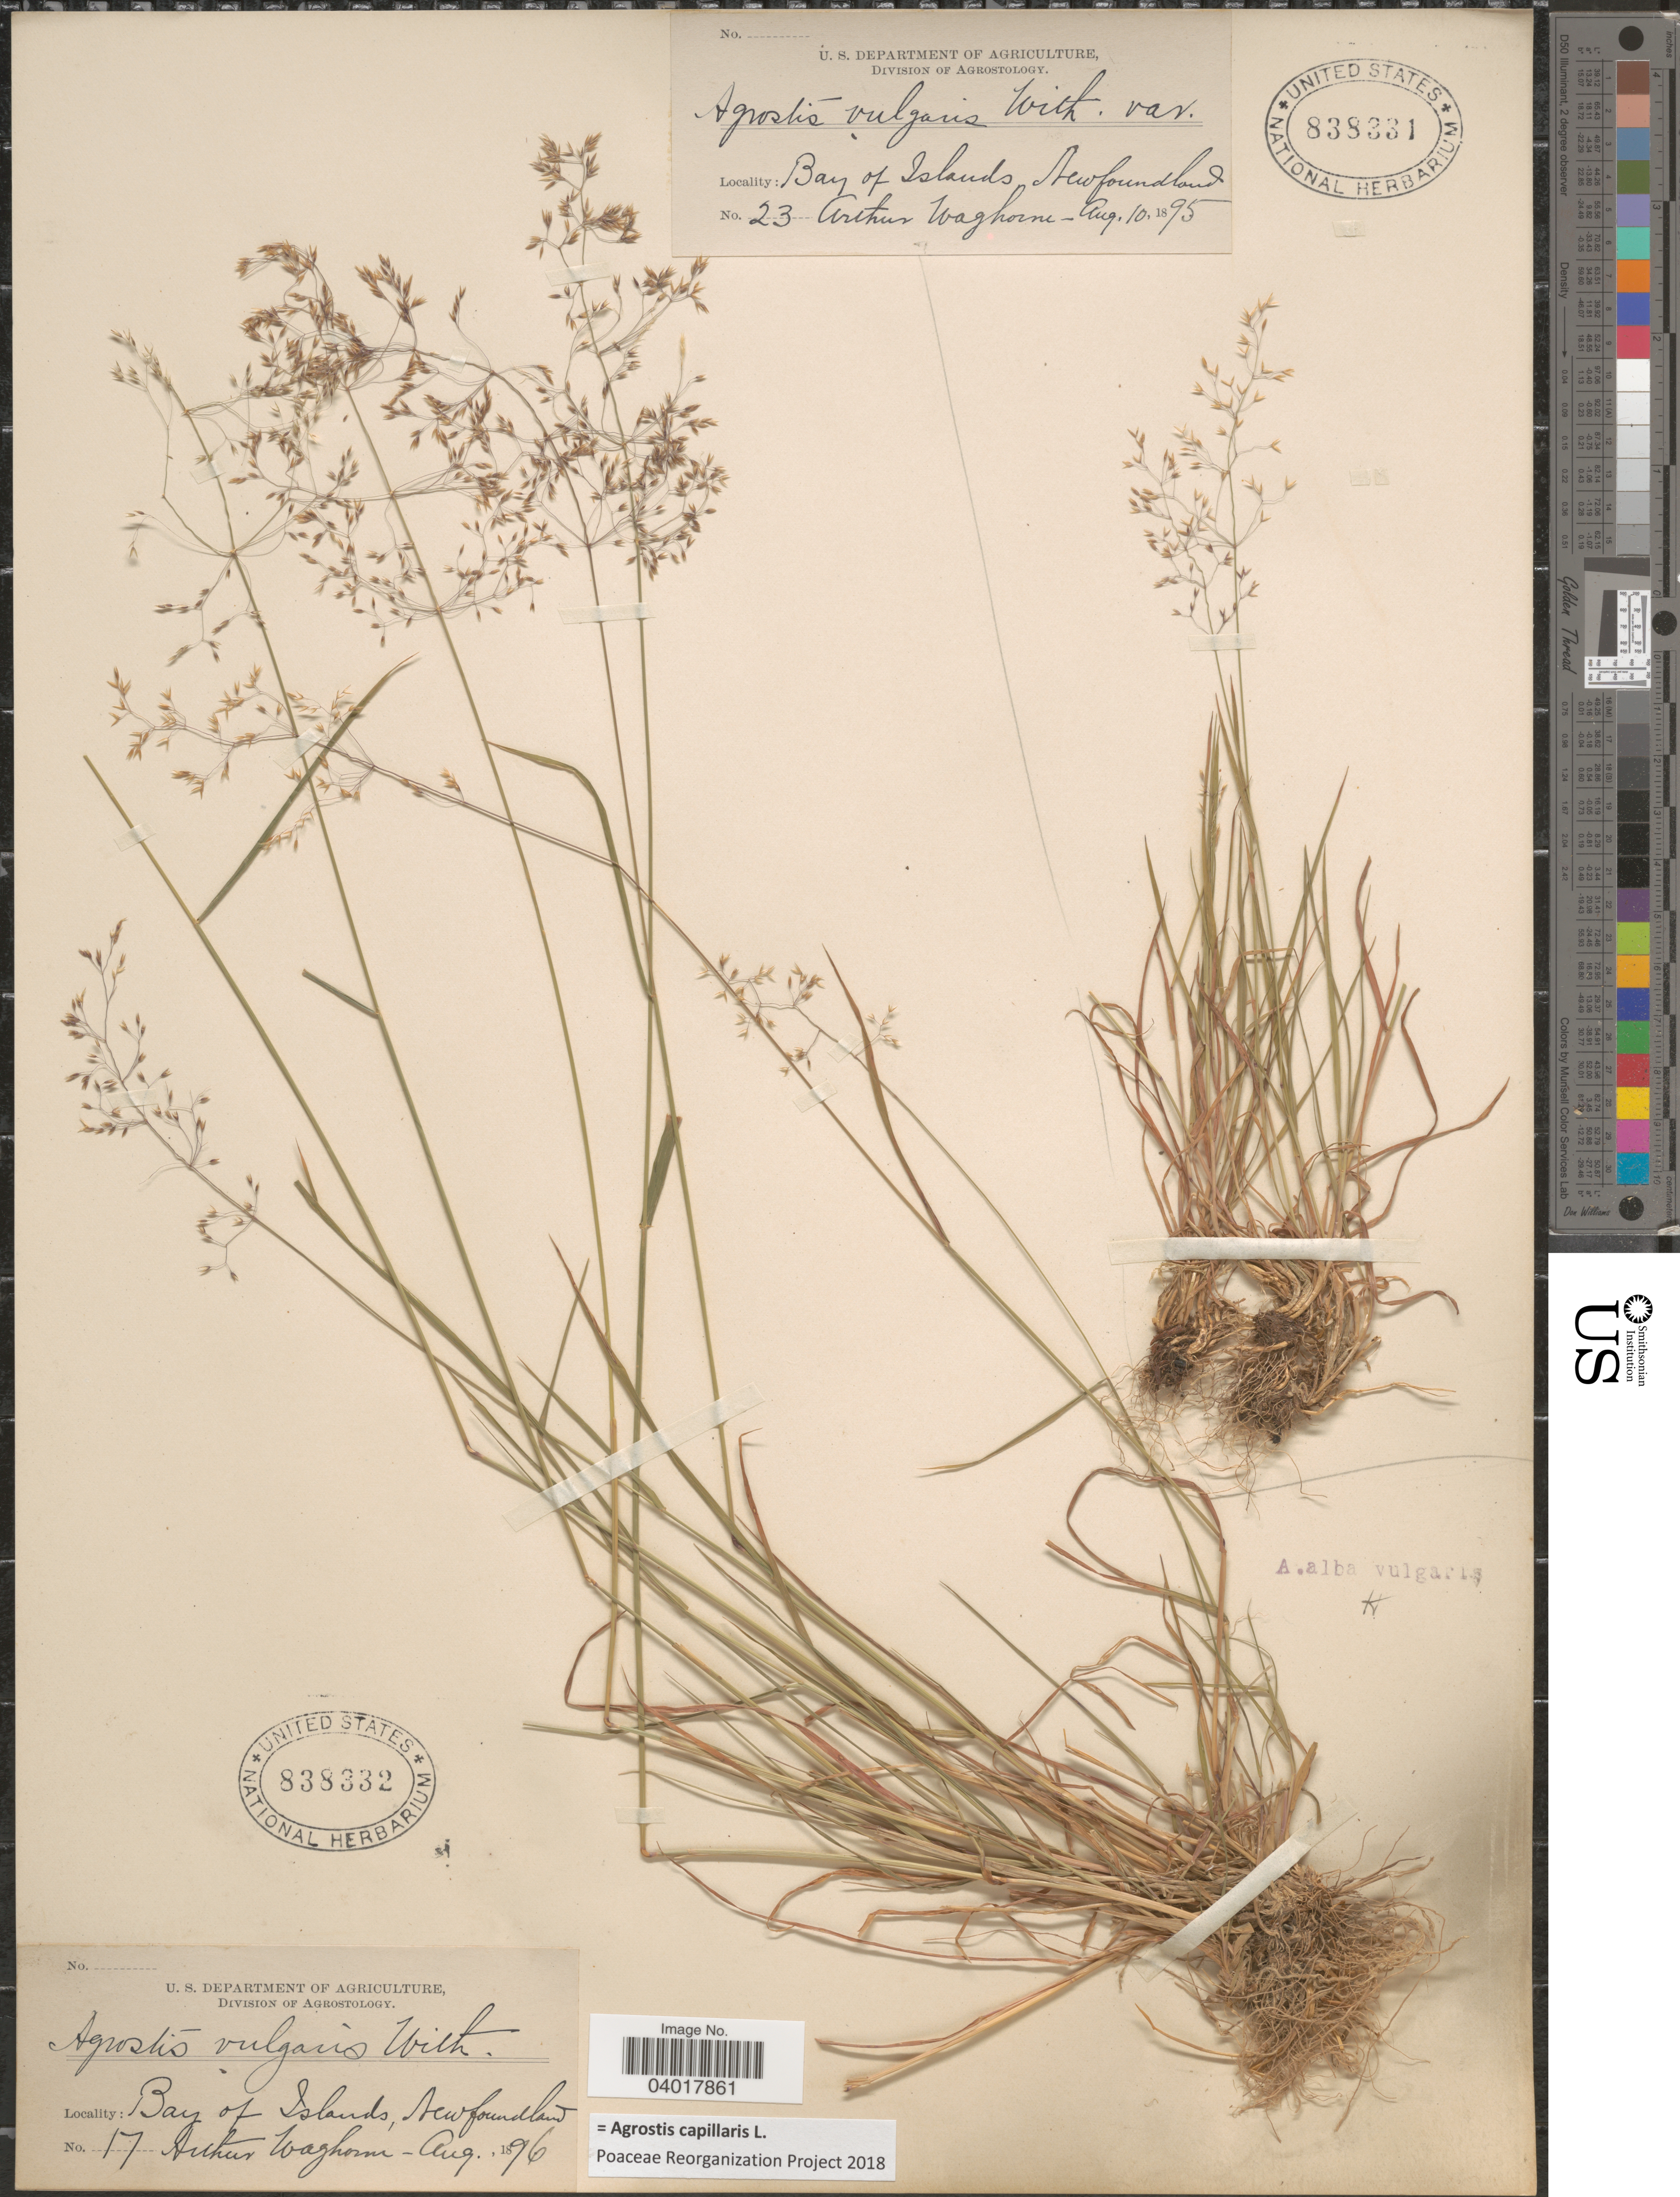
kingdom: Plantae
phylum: Tracheophyta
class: Liliopsida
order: Poales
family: Poaceae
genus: Agrostis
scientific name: Agrostis capillaris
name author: L.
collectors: A. Waghorne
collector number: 23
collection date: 1895-08-10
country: Canada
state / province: Newfoundland and Labrador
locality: Bay of Islands.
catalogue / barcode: US 838331-2